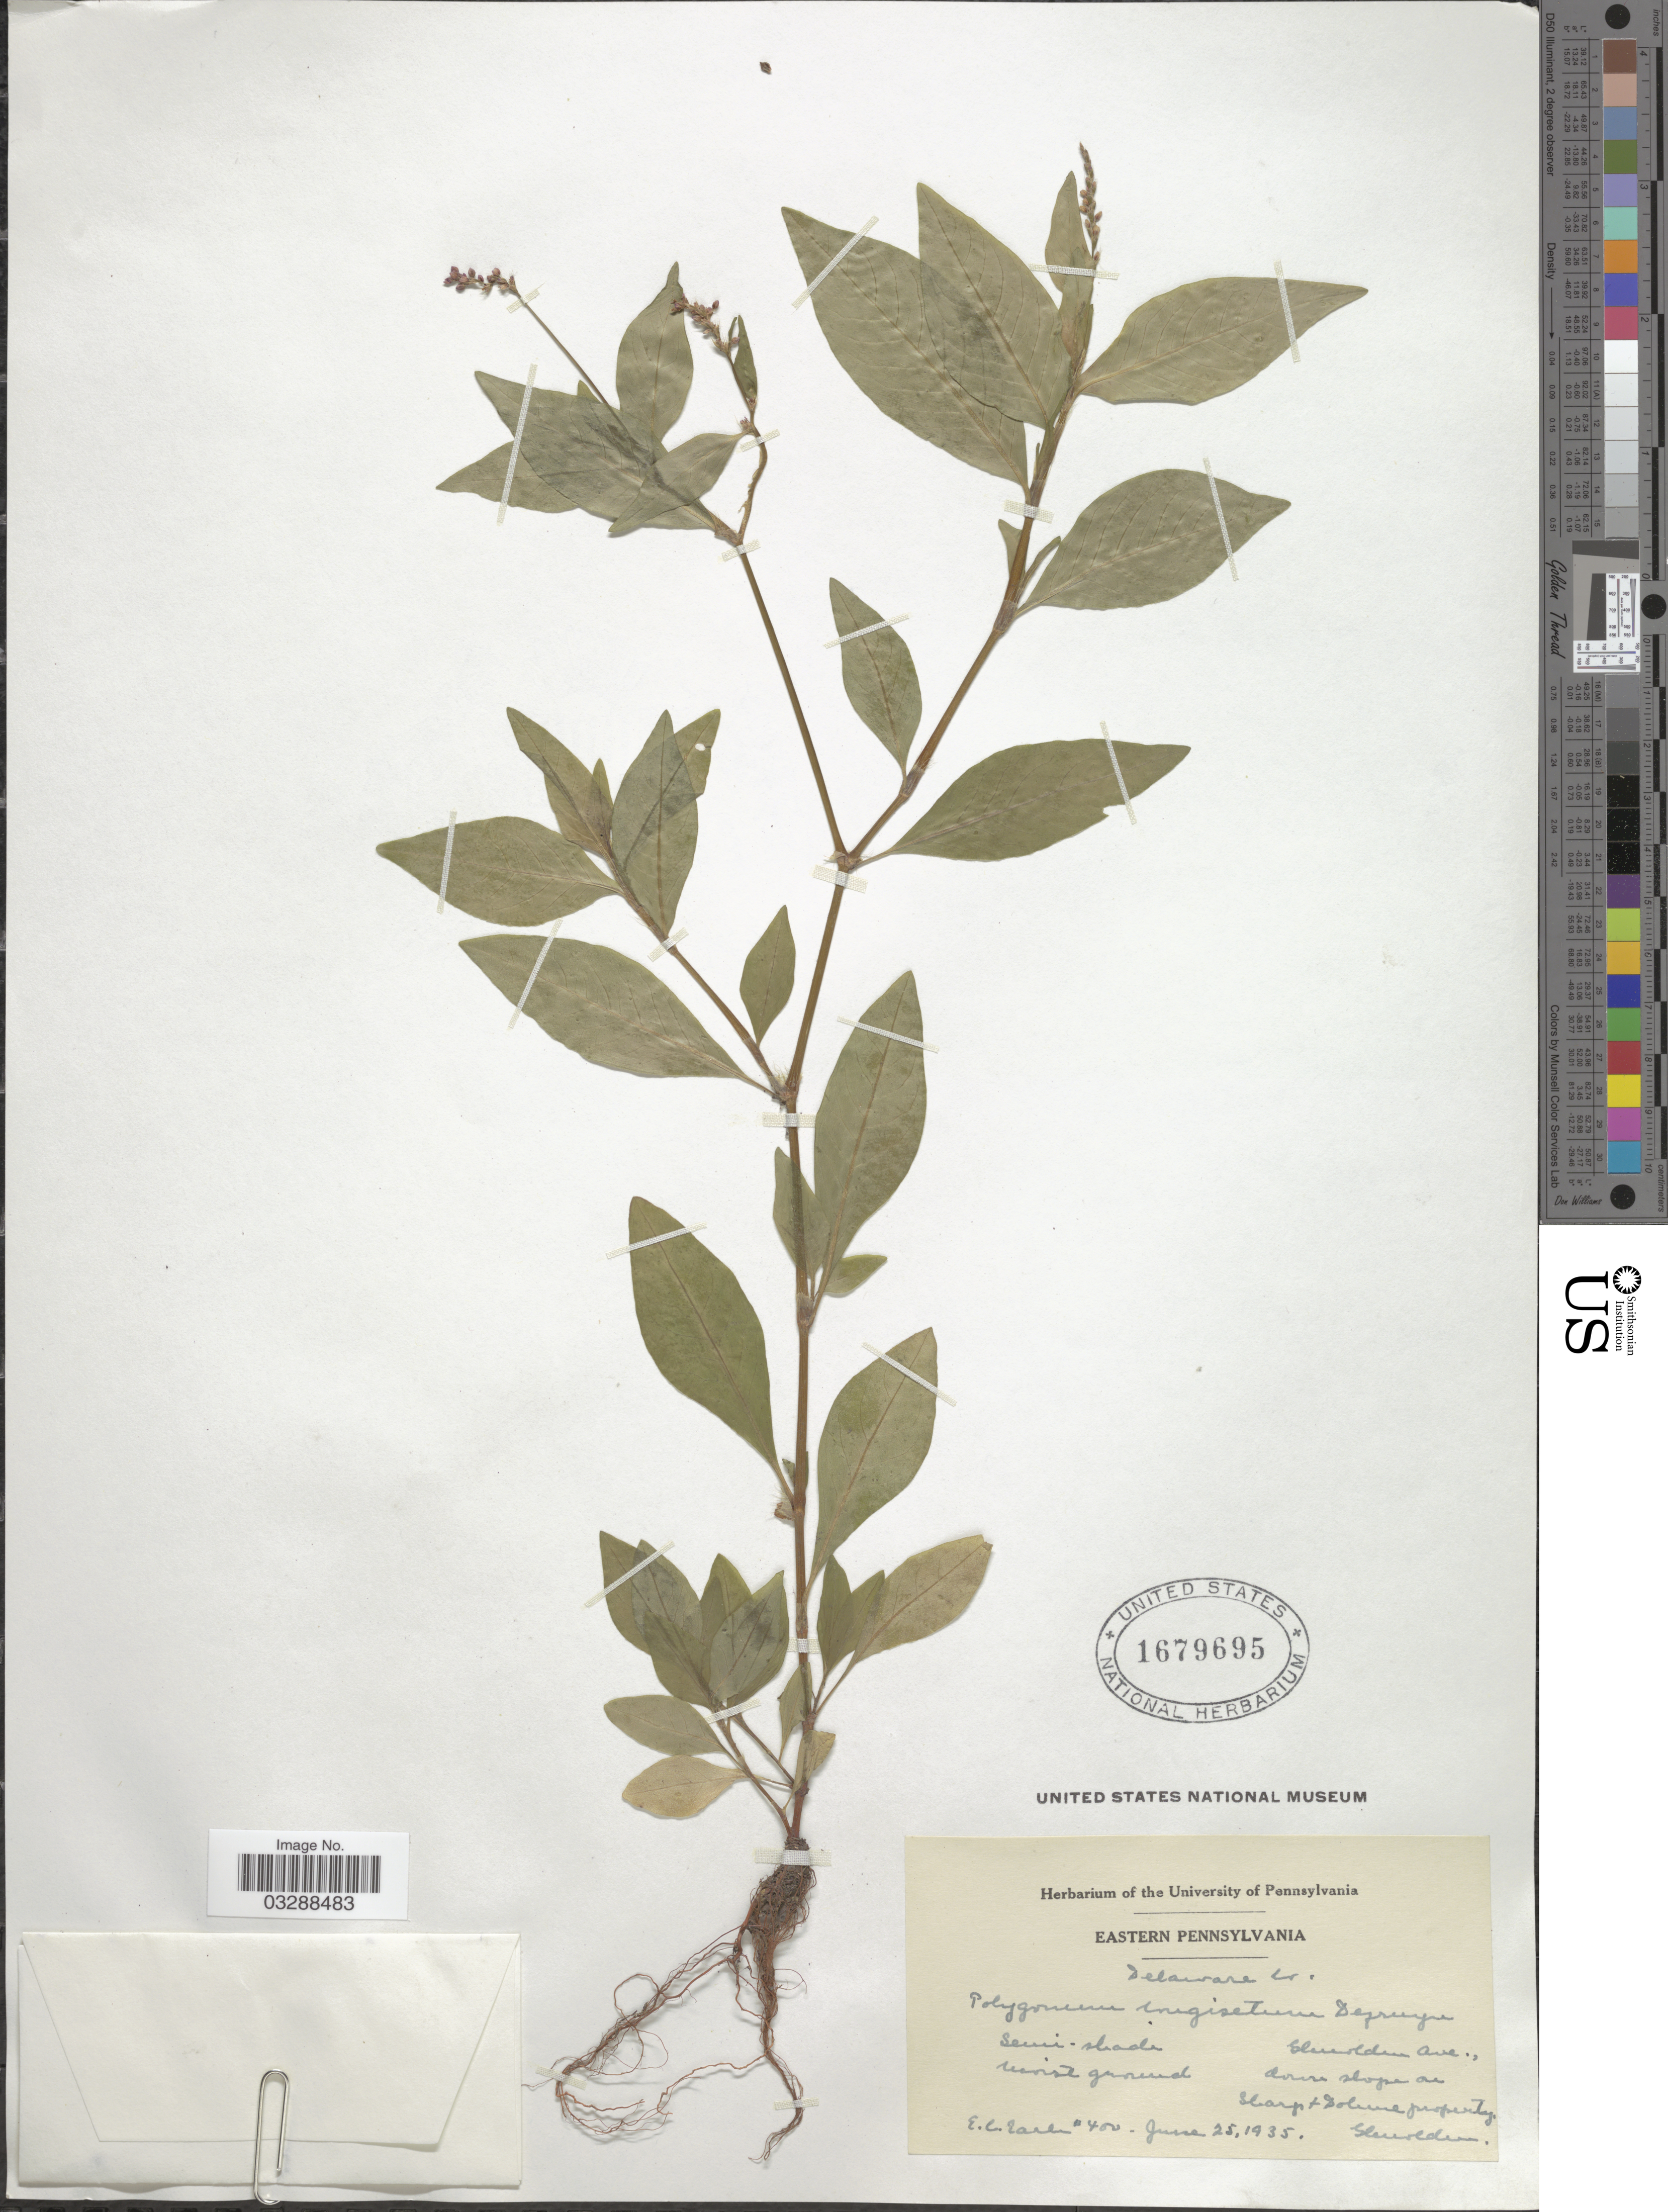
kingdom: Plantae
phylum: Tracheophyta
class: Magnoliopsida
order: Caryophyllales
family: Polygonaceae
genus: Persicaria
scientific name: Persicaria longiseta (Bruijn) Kitag.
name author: (Bruijn &) Kitag.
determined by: Atha, D. E.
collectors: E. C. Earle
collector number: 400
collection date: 1935-06-25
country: United States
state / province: Pennsylvania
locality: Eastern Pennsylvania. Delaware Co. Glenolden Ave., down slope on Sharp + Bolure [interpreted] property.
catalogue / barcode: US 1679695